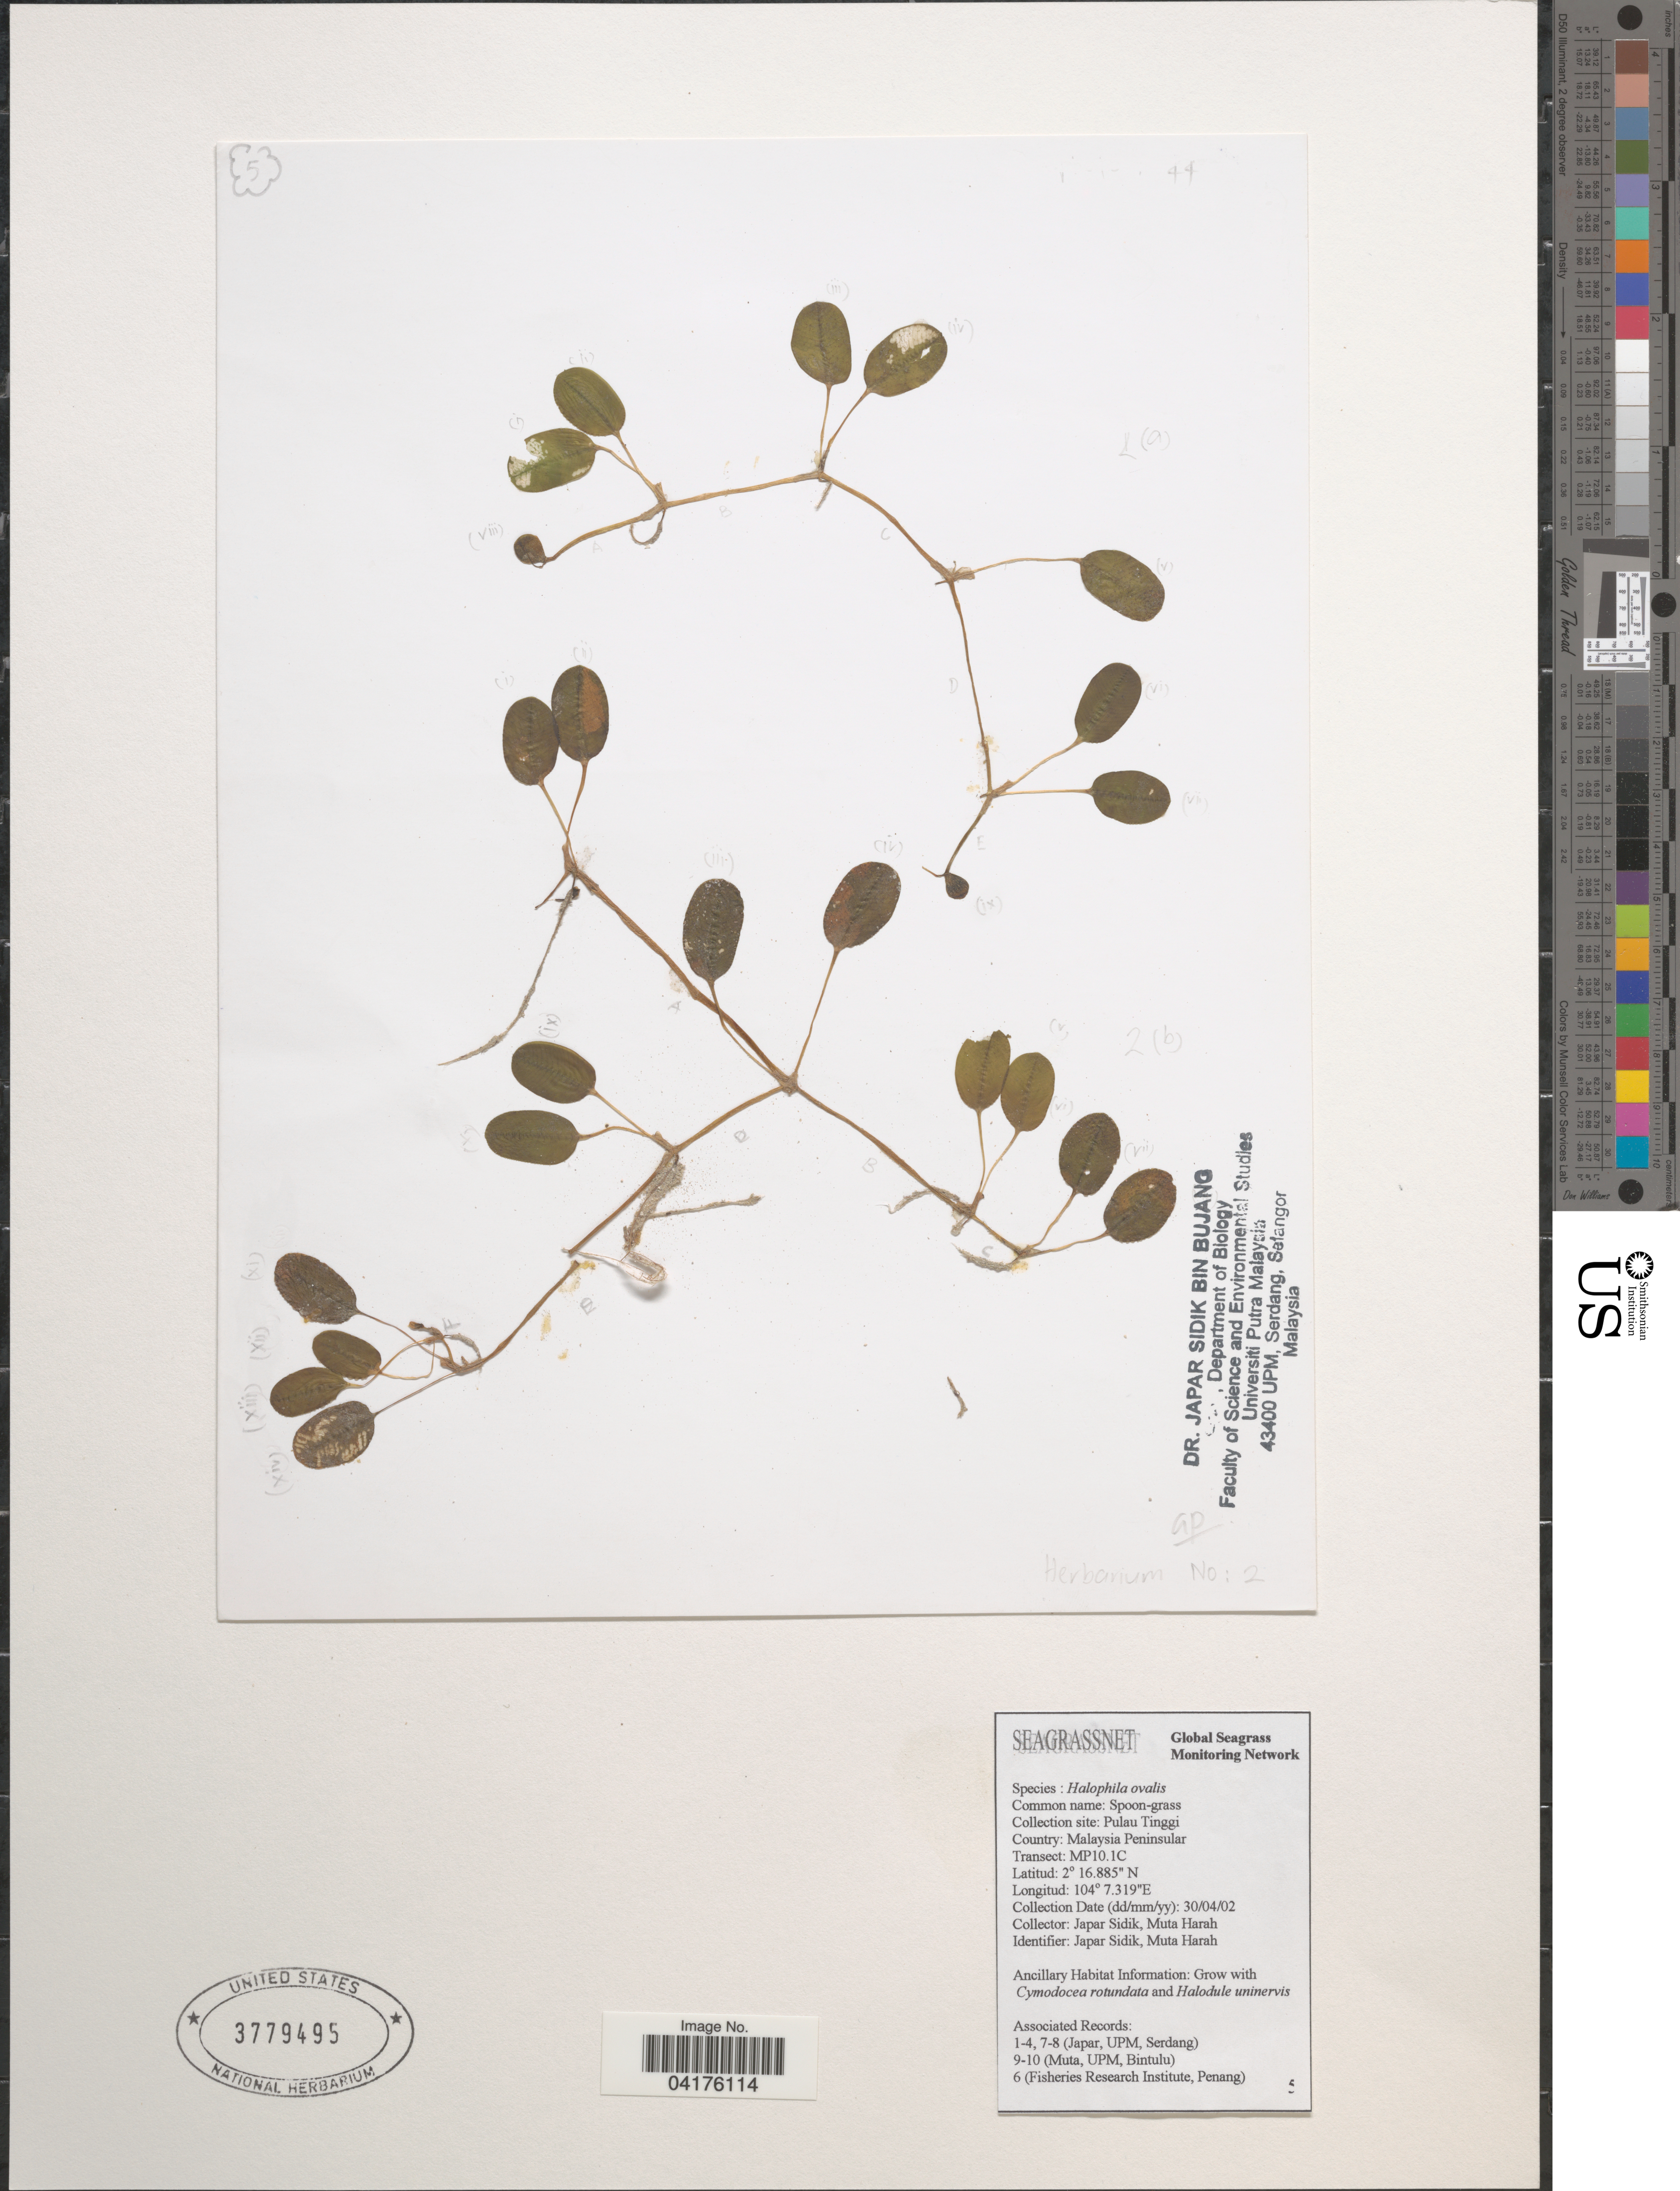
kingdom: Plantae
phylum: Tracheophyta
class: Liliopsida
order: Alismatales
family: Hydrocharitaceae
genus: Halophila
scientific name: Halophila ovalis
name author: (R. Br.) Hook. f.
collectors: J. Sidik & M. Harah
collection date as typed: Transcribed d/m/y: 30/4/2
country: Malaysia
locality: Pulau Tinggi. Malaysia Peninsular. Transect: MP10.1C.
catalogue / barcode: US 3779495